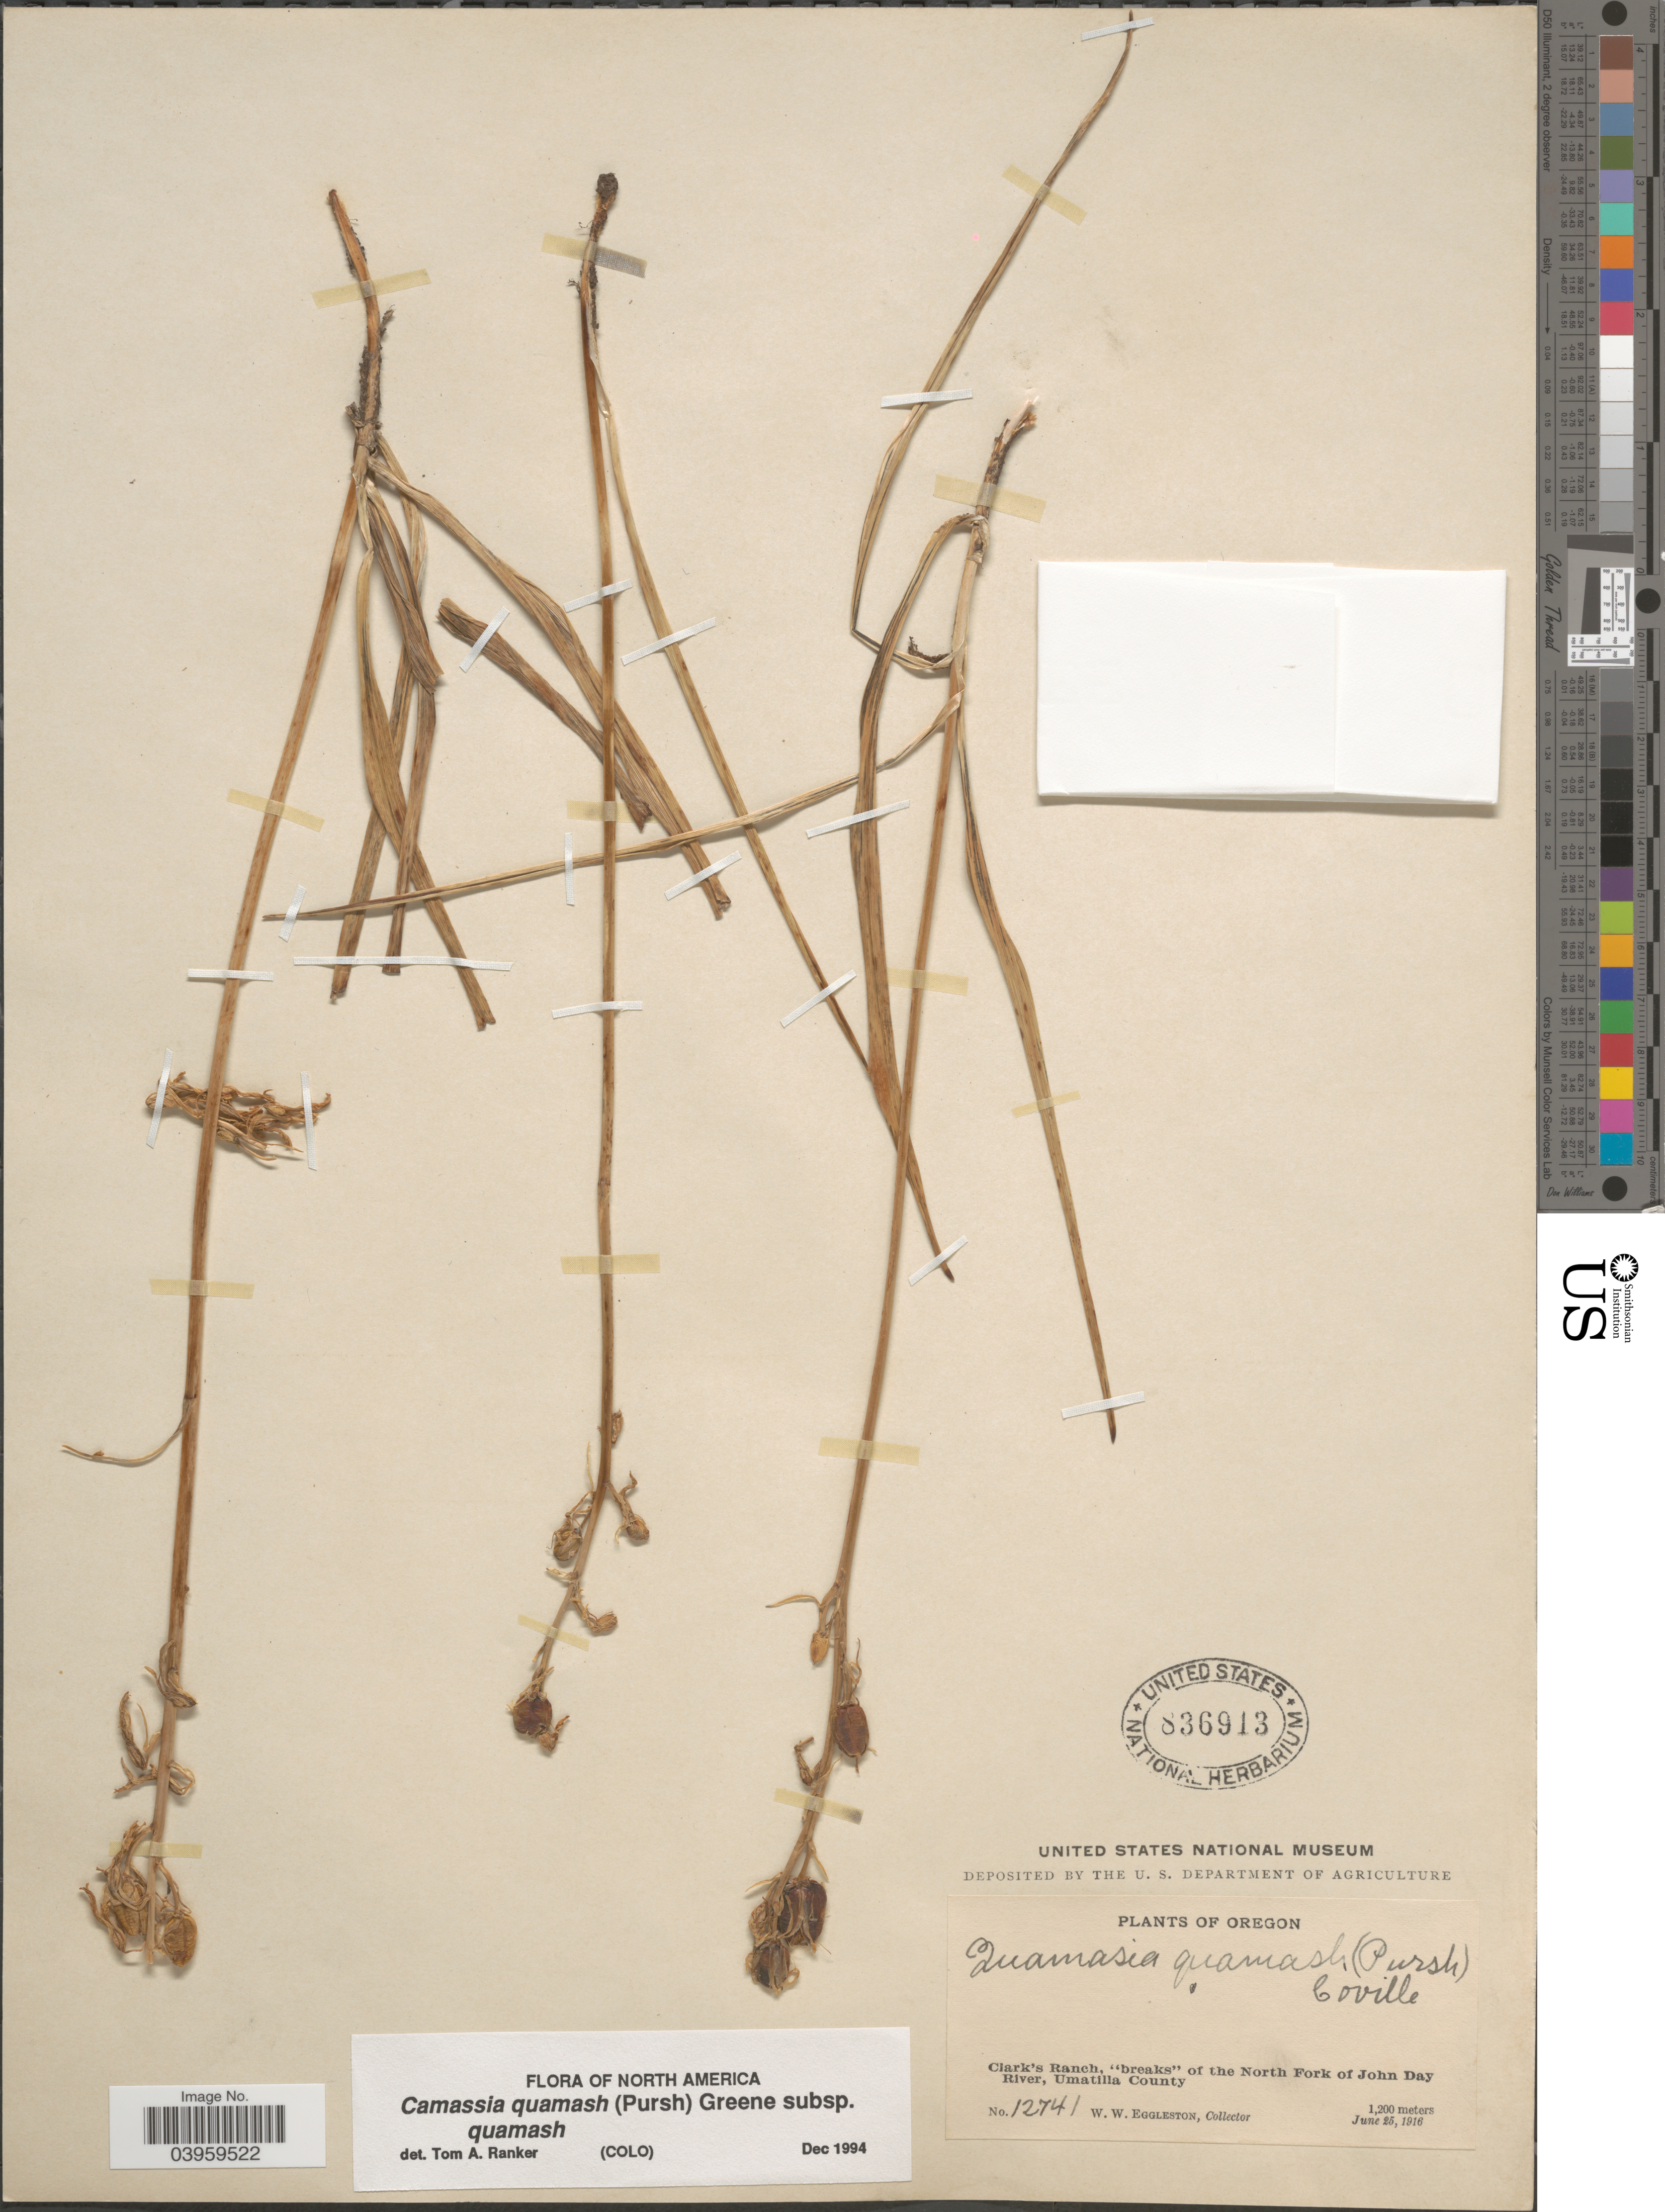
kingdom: Plantae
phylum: Tracheophyta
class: Liliopsida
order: Asparagales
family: Asparagaceae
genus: Camassia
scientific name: Camassia quamash subsp. quamash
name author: (Pursh) Greene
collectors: W. W. Eggleston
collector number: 12741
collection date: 1916-06-25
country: United States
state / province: Oregon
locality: Clark's Ranch, "breaks" of the North Fork of John Day River, Umatilla County.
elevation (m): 1200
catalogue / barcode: US 836913